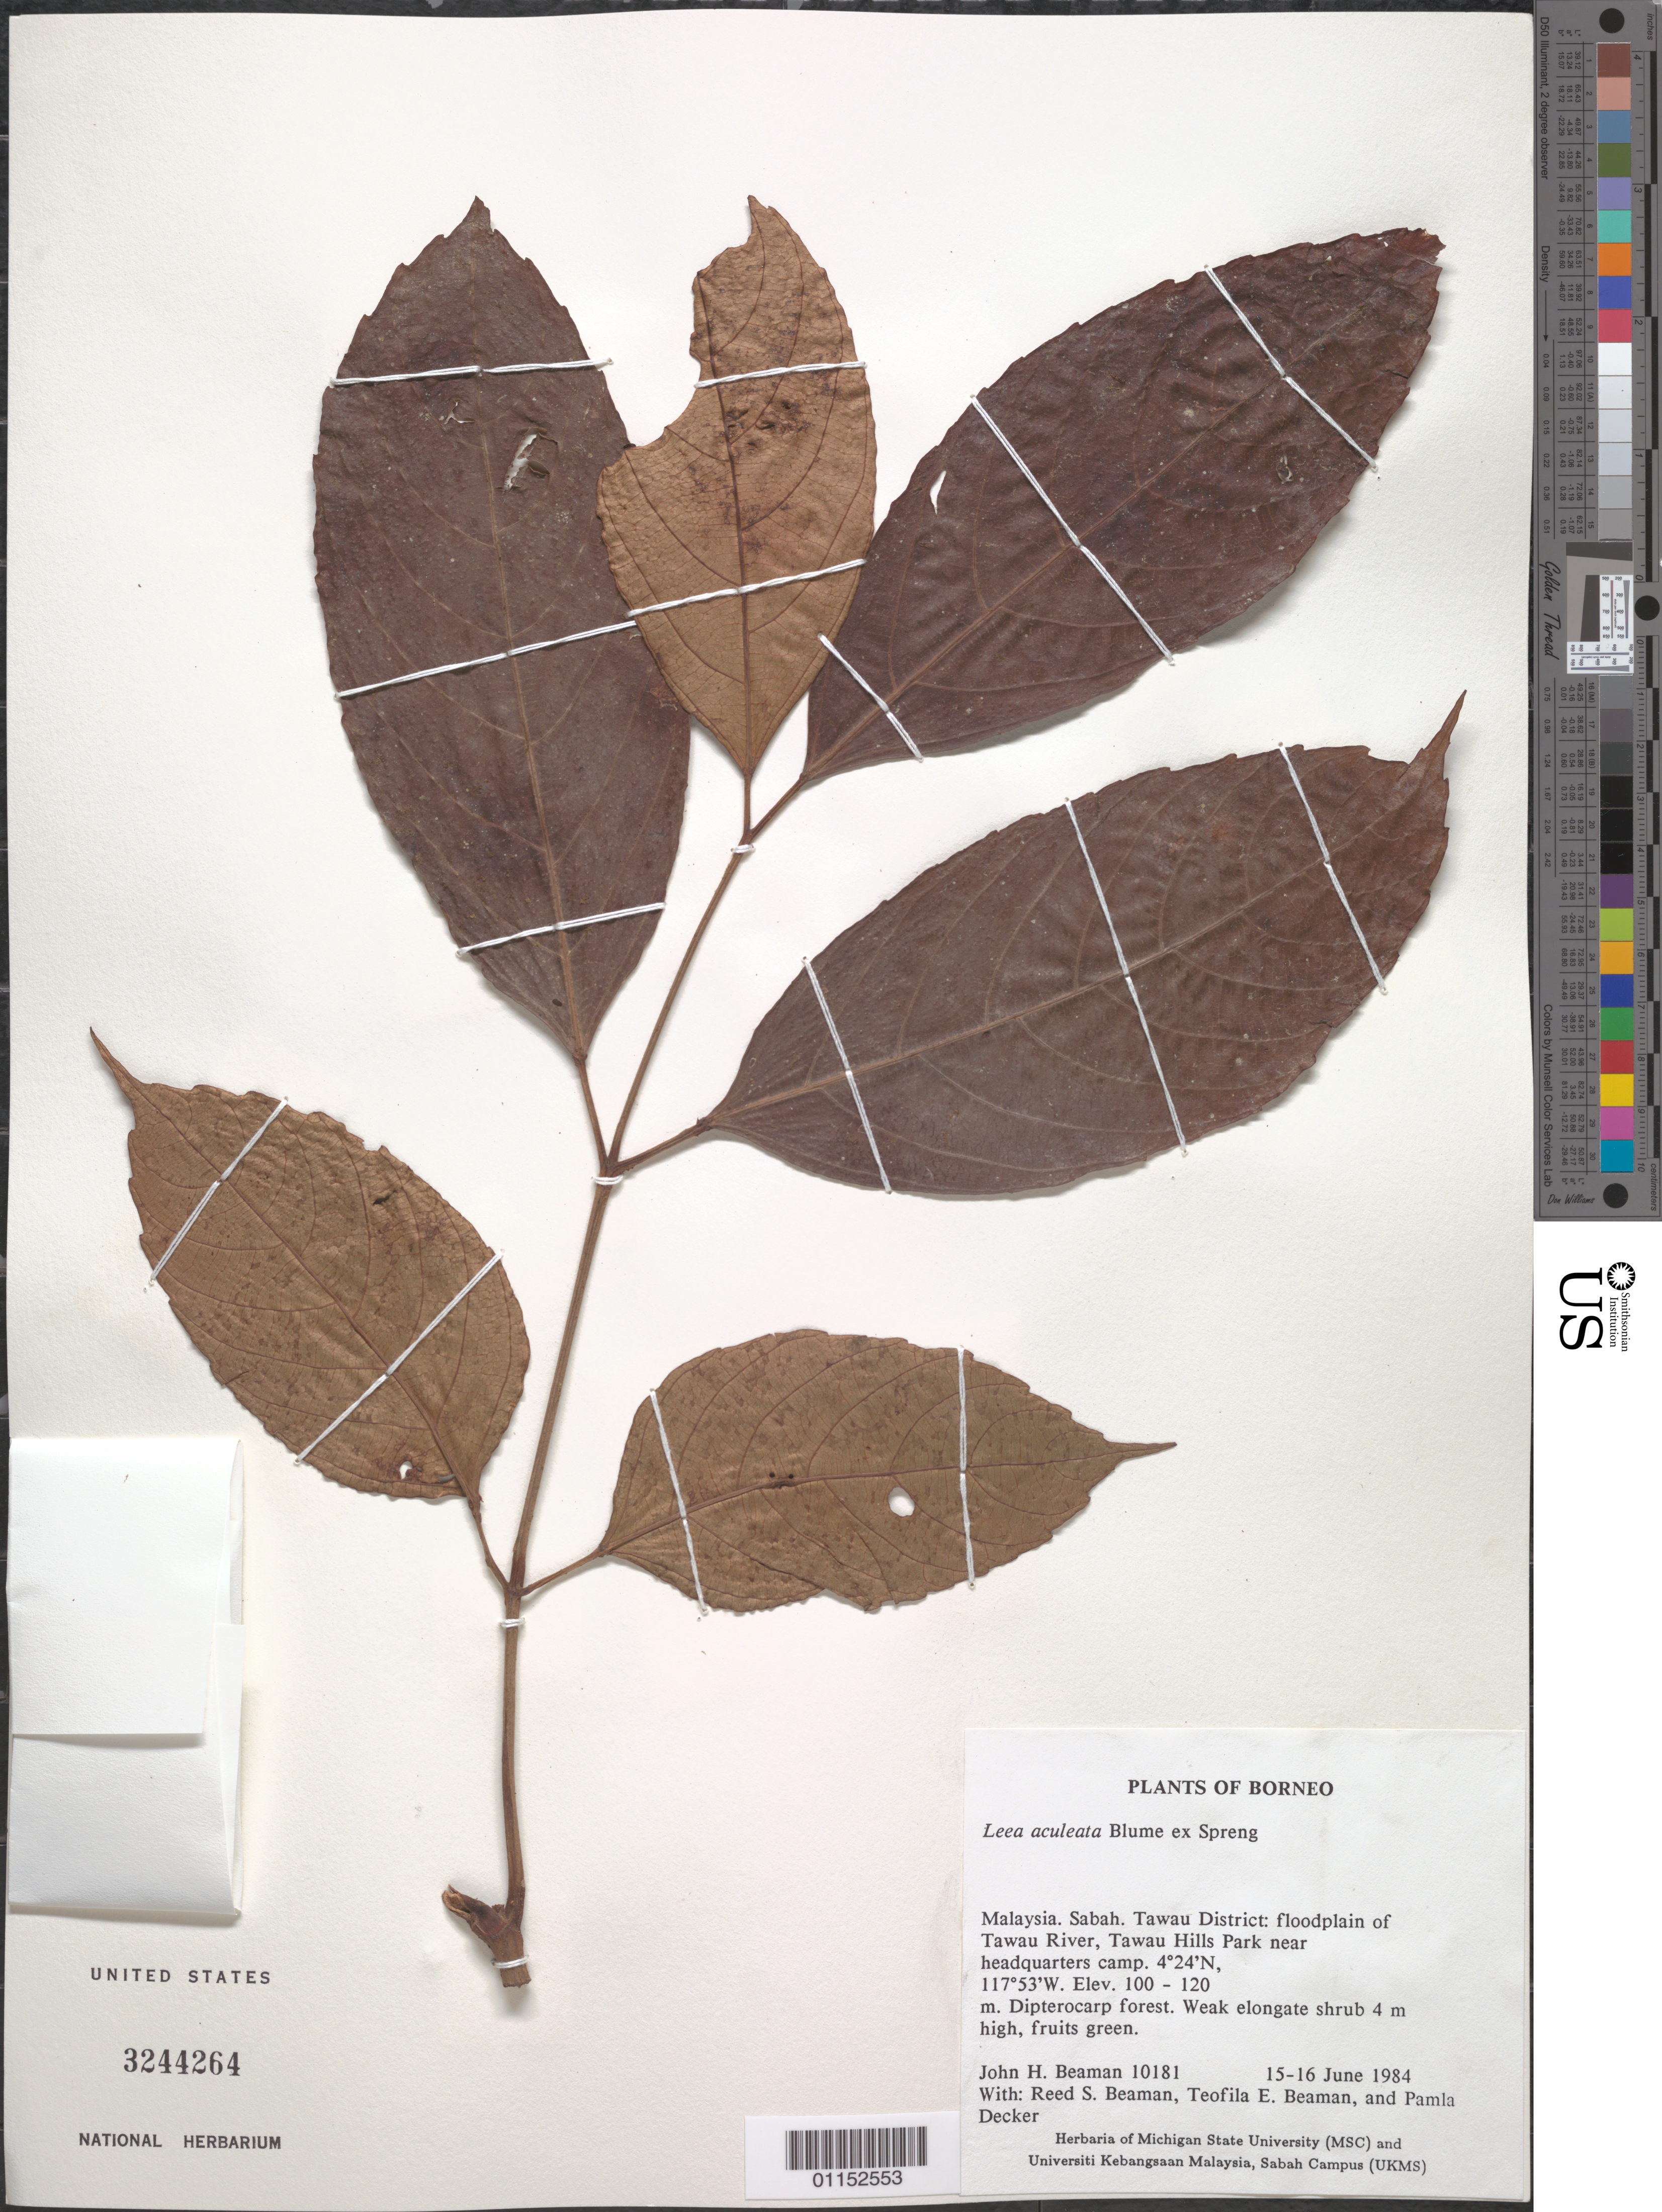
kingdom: Plantae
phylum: Tracheophyta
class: Magnoliopsida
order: Vitales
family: Vitaceae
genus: Leea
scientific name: Leea aculeata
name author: Blume ex Spreng.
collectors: J. H. Beaman, R. S. Beaman, T. E. Beaman & P. Decker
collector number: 10181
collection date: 1984-06-15/1984-06-16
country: Malaysia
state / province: Sabah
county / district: Tawau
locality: Floodplain of Tawau River, Tawau Hills Park near headquarters camp.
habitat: Dipterocarp forest. Weak elongate shrub.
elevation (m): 100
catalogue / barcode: US 3244264